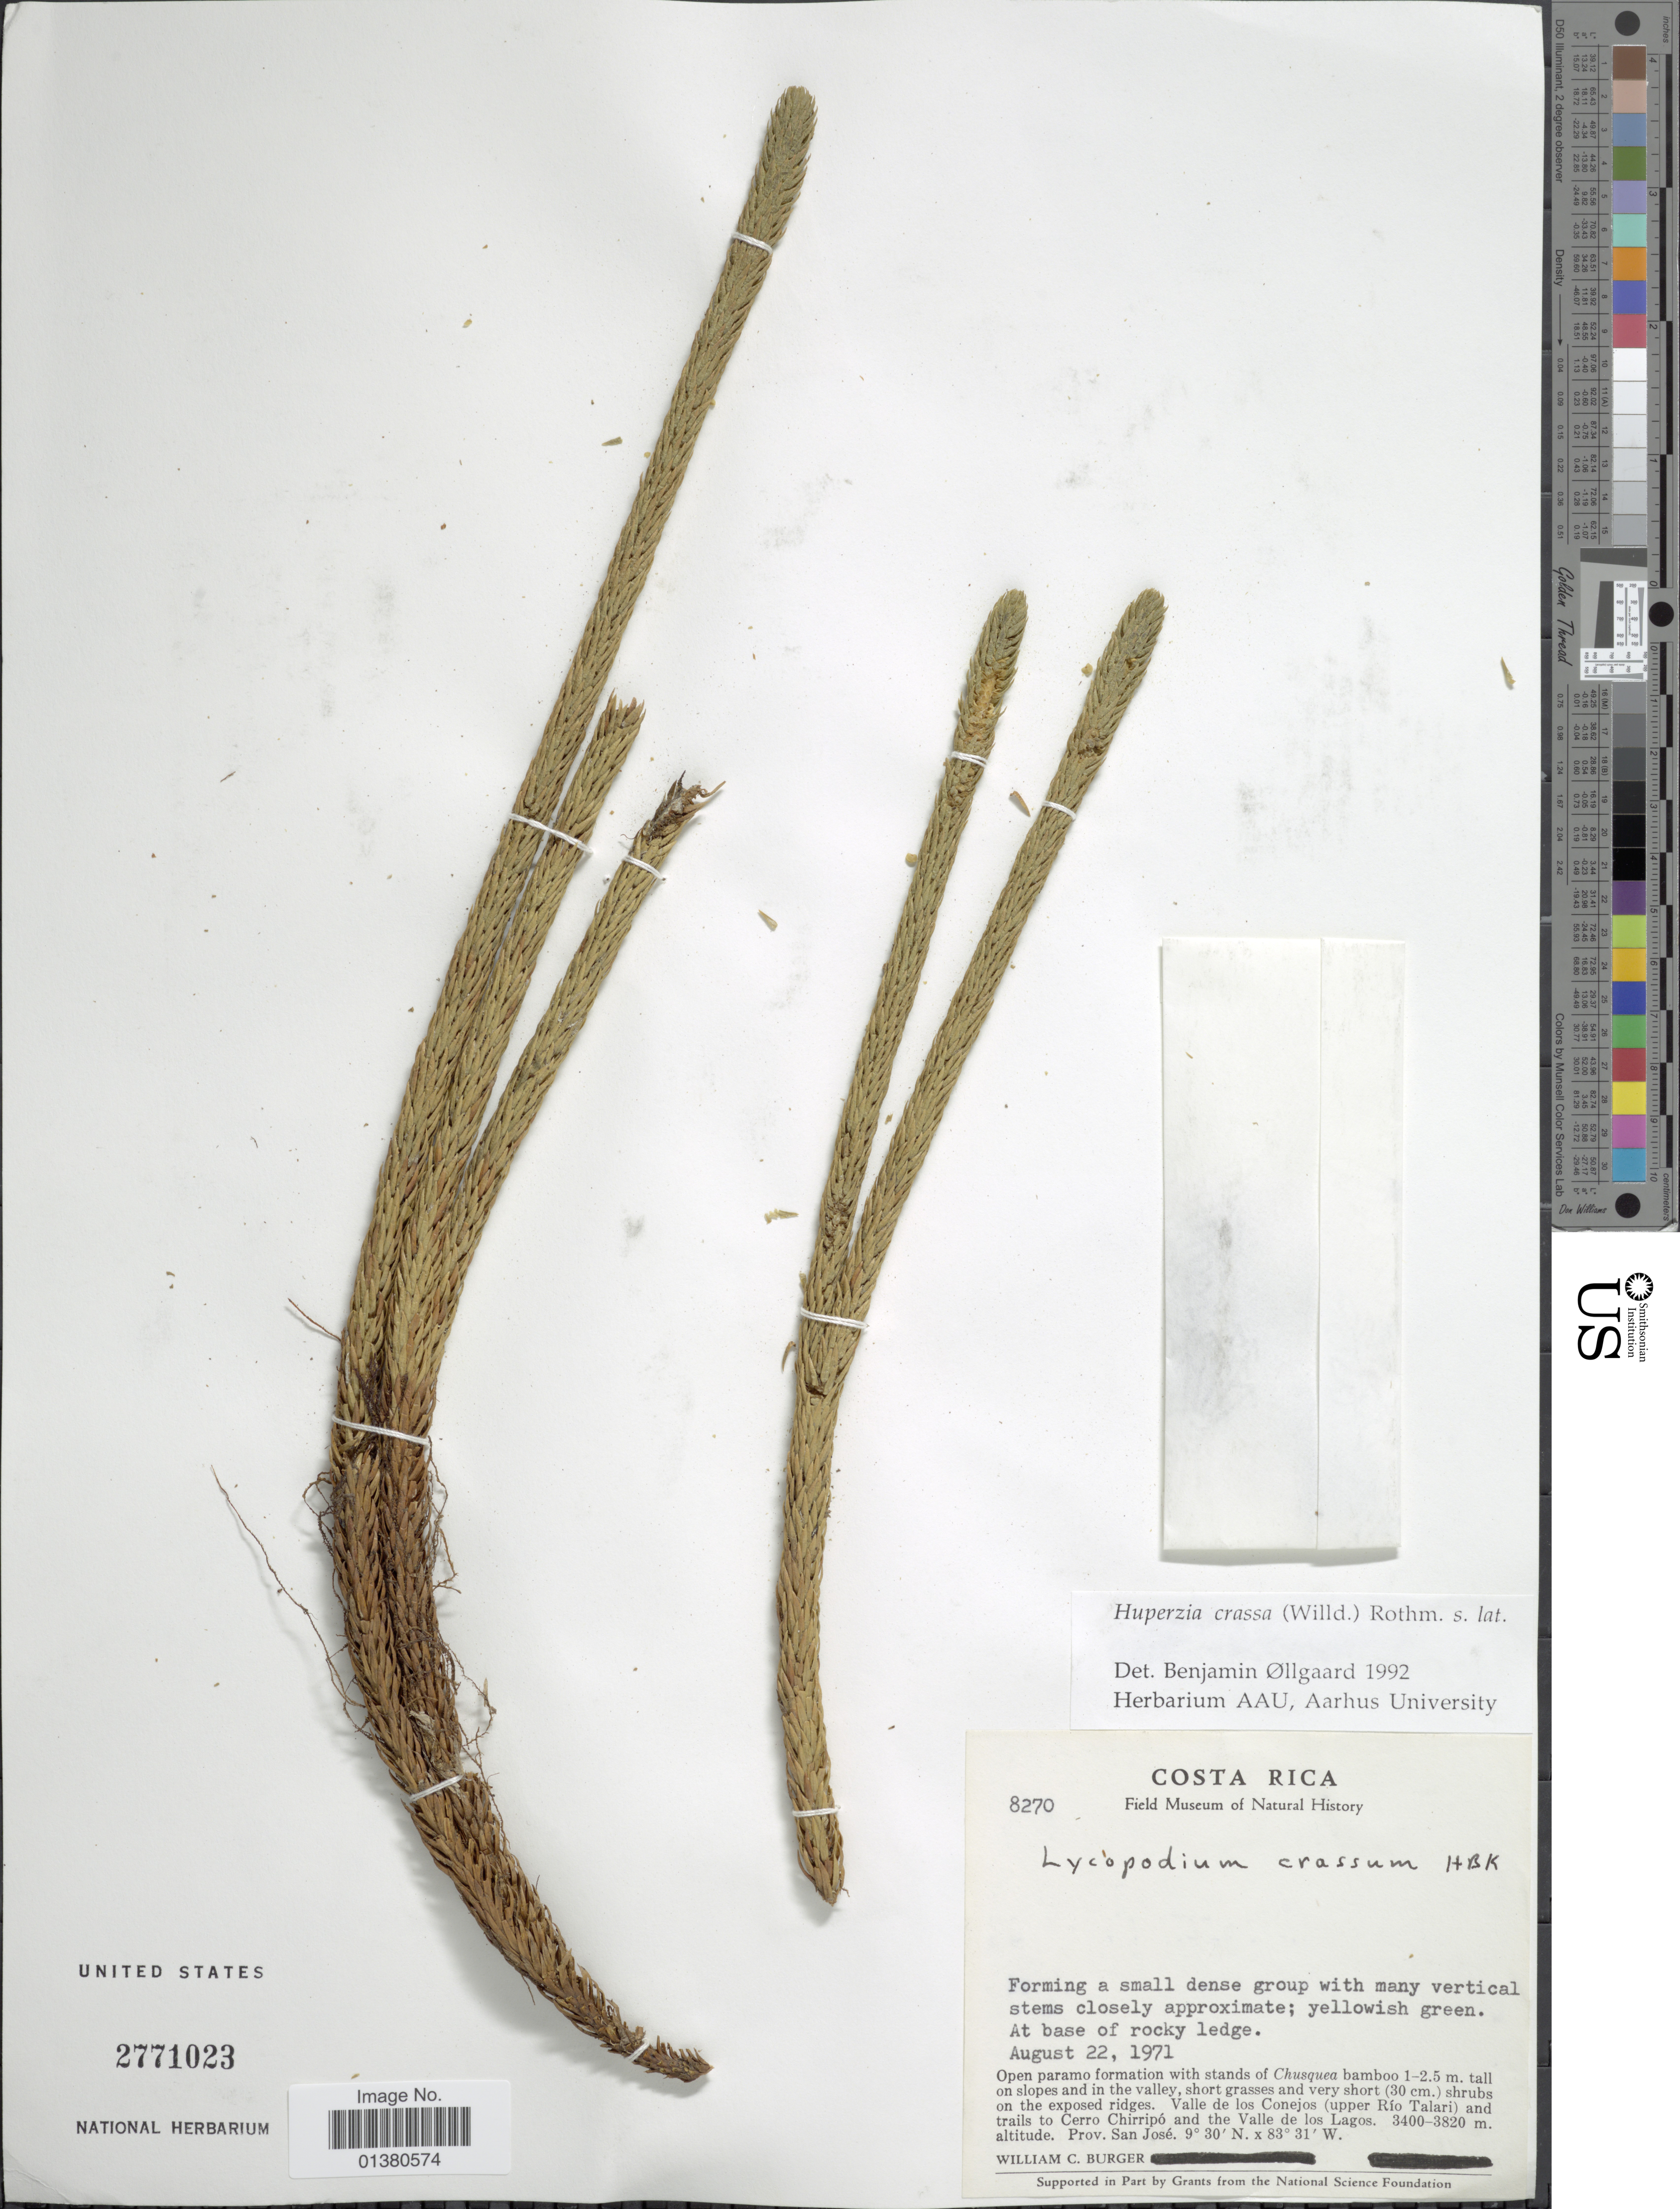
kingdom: Plantae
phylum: Tracheophyta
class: Lycopodiopsida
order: Lycopodiales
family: Lycopodiaceae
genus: Phlegmariurus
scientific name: Phlegmariurus crassus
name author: (Humb. & Bonpl. ex Willd.) B. Øllg.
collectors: W. Burger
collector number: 8270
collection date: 1971-08-22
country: Costa Rica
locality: Valle de los Conejos (upper Río Talari) and trail to Cerro Chriipó, and the Valle de los Lagos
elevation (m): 3400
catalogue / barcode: US 2771023